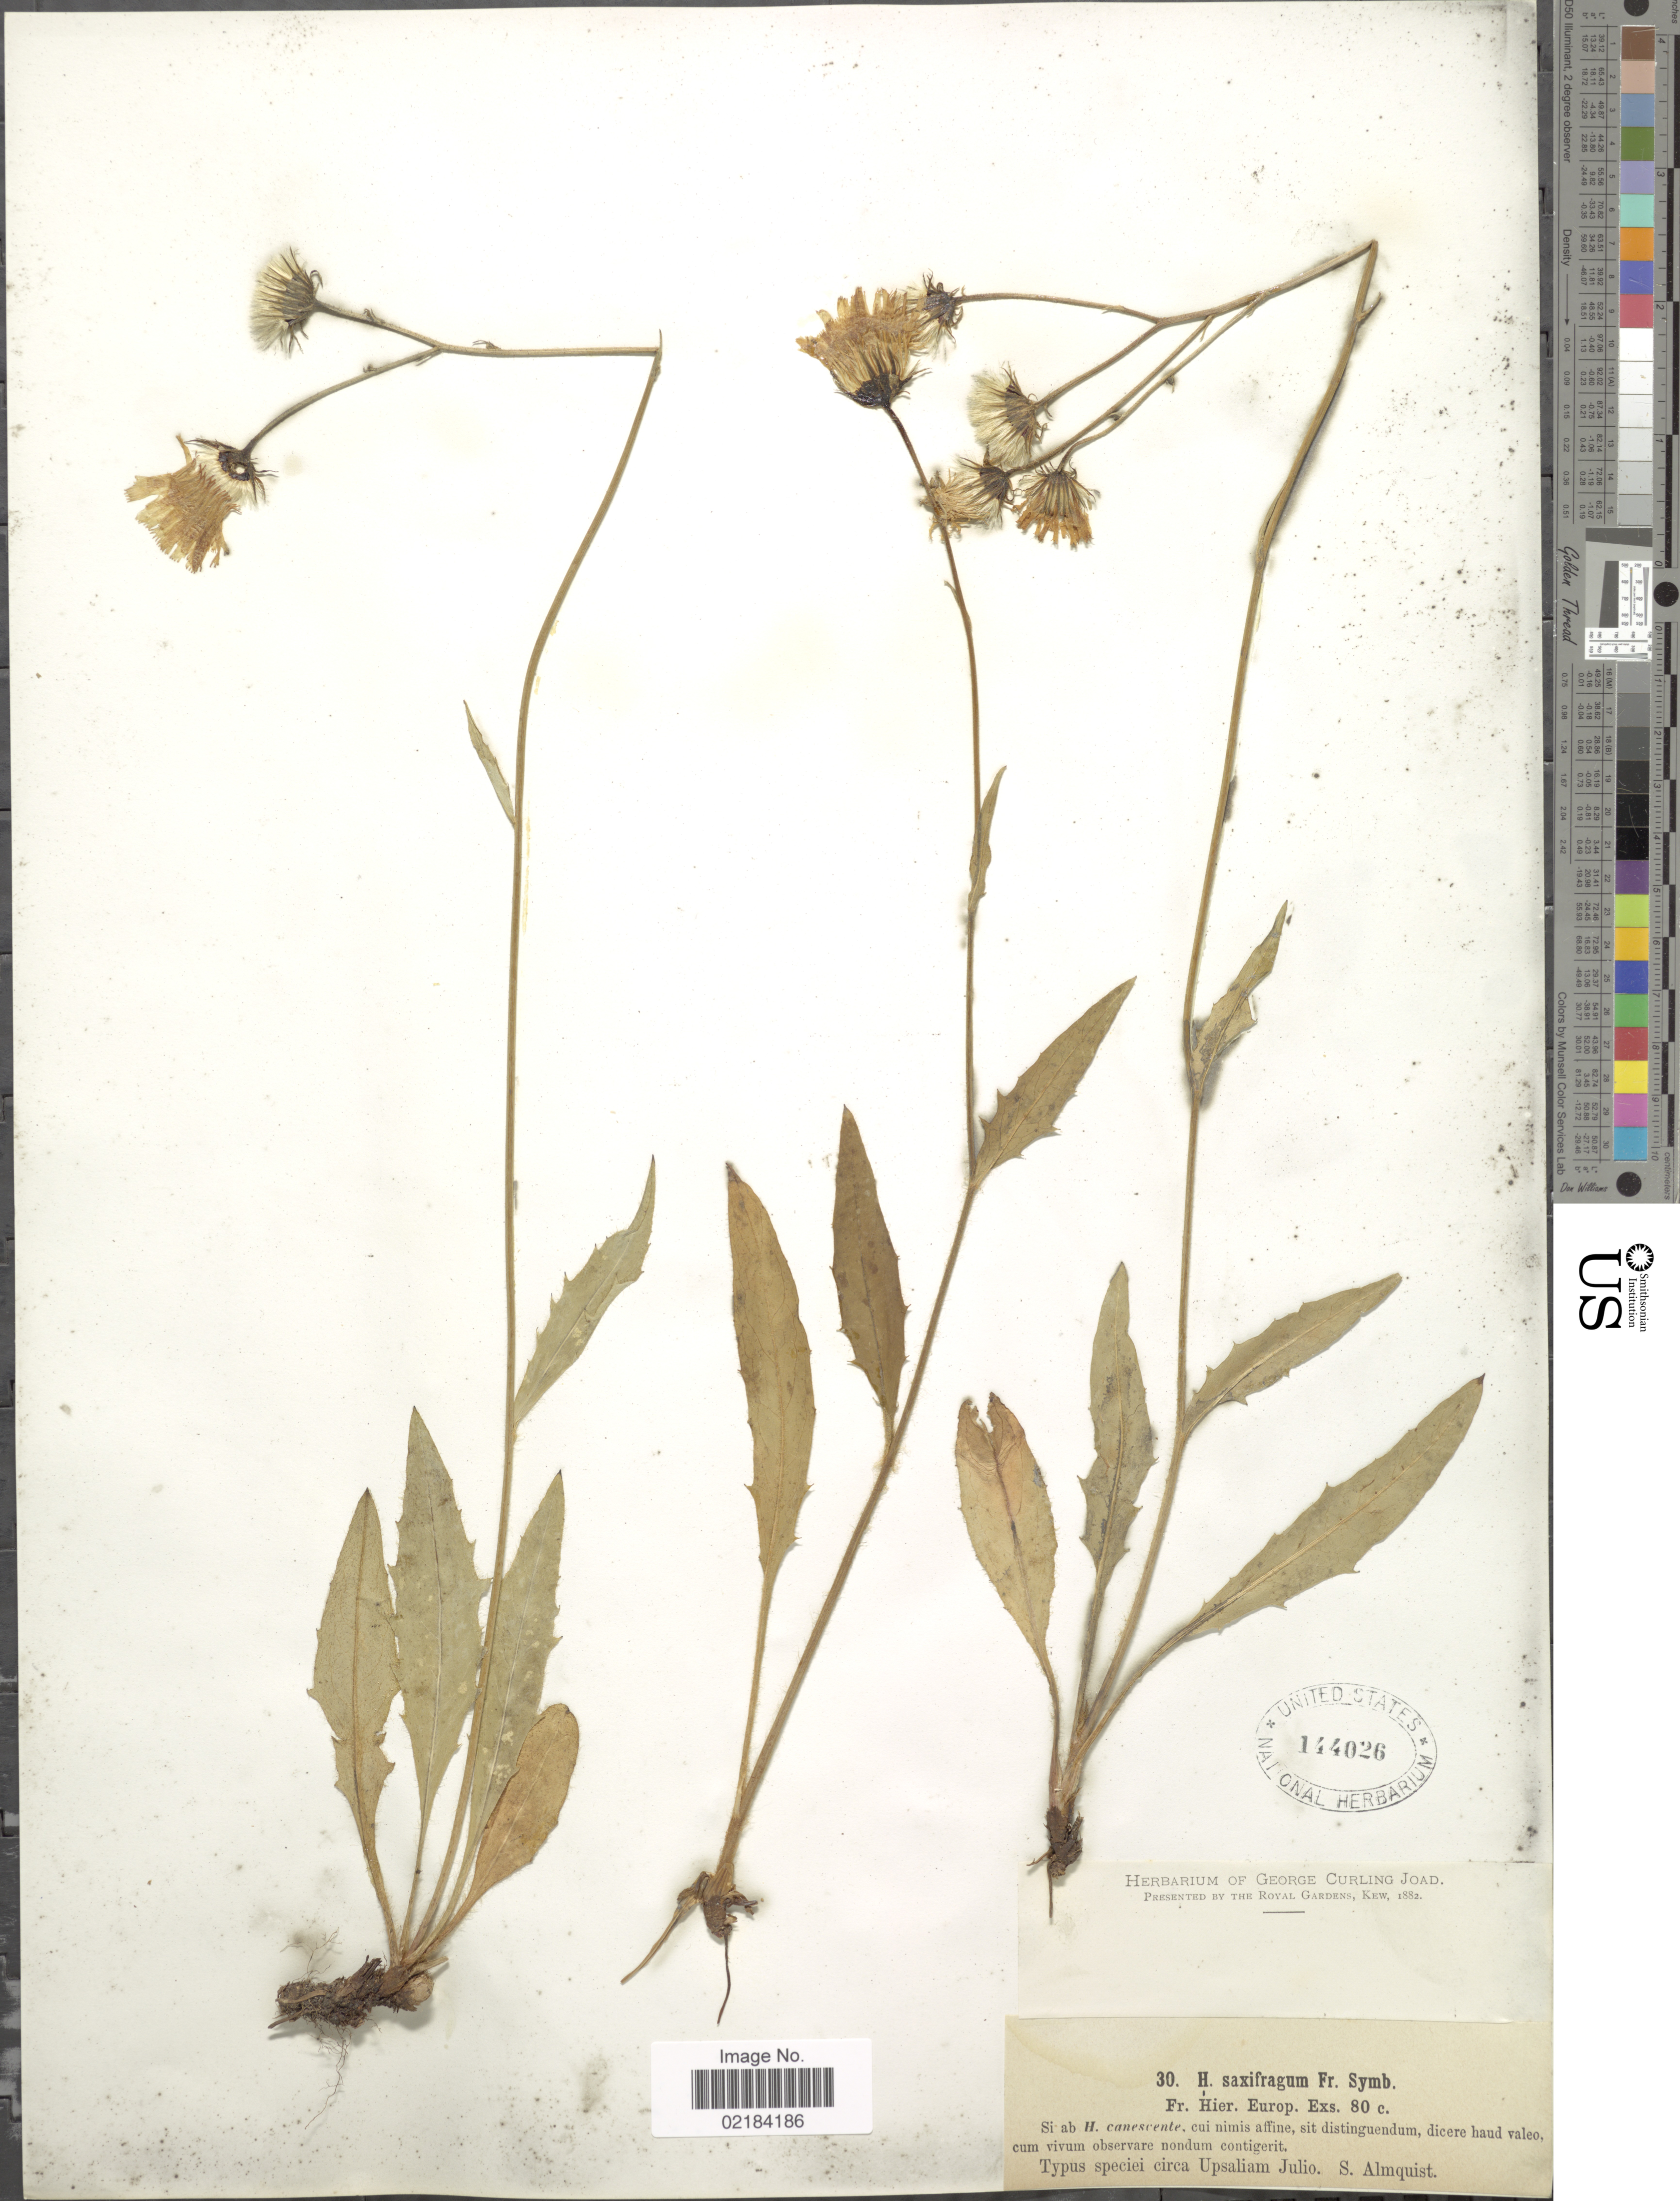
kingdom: Plantae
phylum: Tracheophyta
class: Magnoliopsida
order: Asterales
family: Asteraceae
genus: Hieracium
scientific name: Hieracium saxifragum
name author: Fr.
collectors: S. Almquist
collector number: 30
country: Sweden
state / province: Uppsala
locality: Circa Upsaliam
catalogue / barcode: US 144026